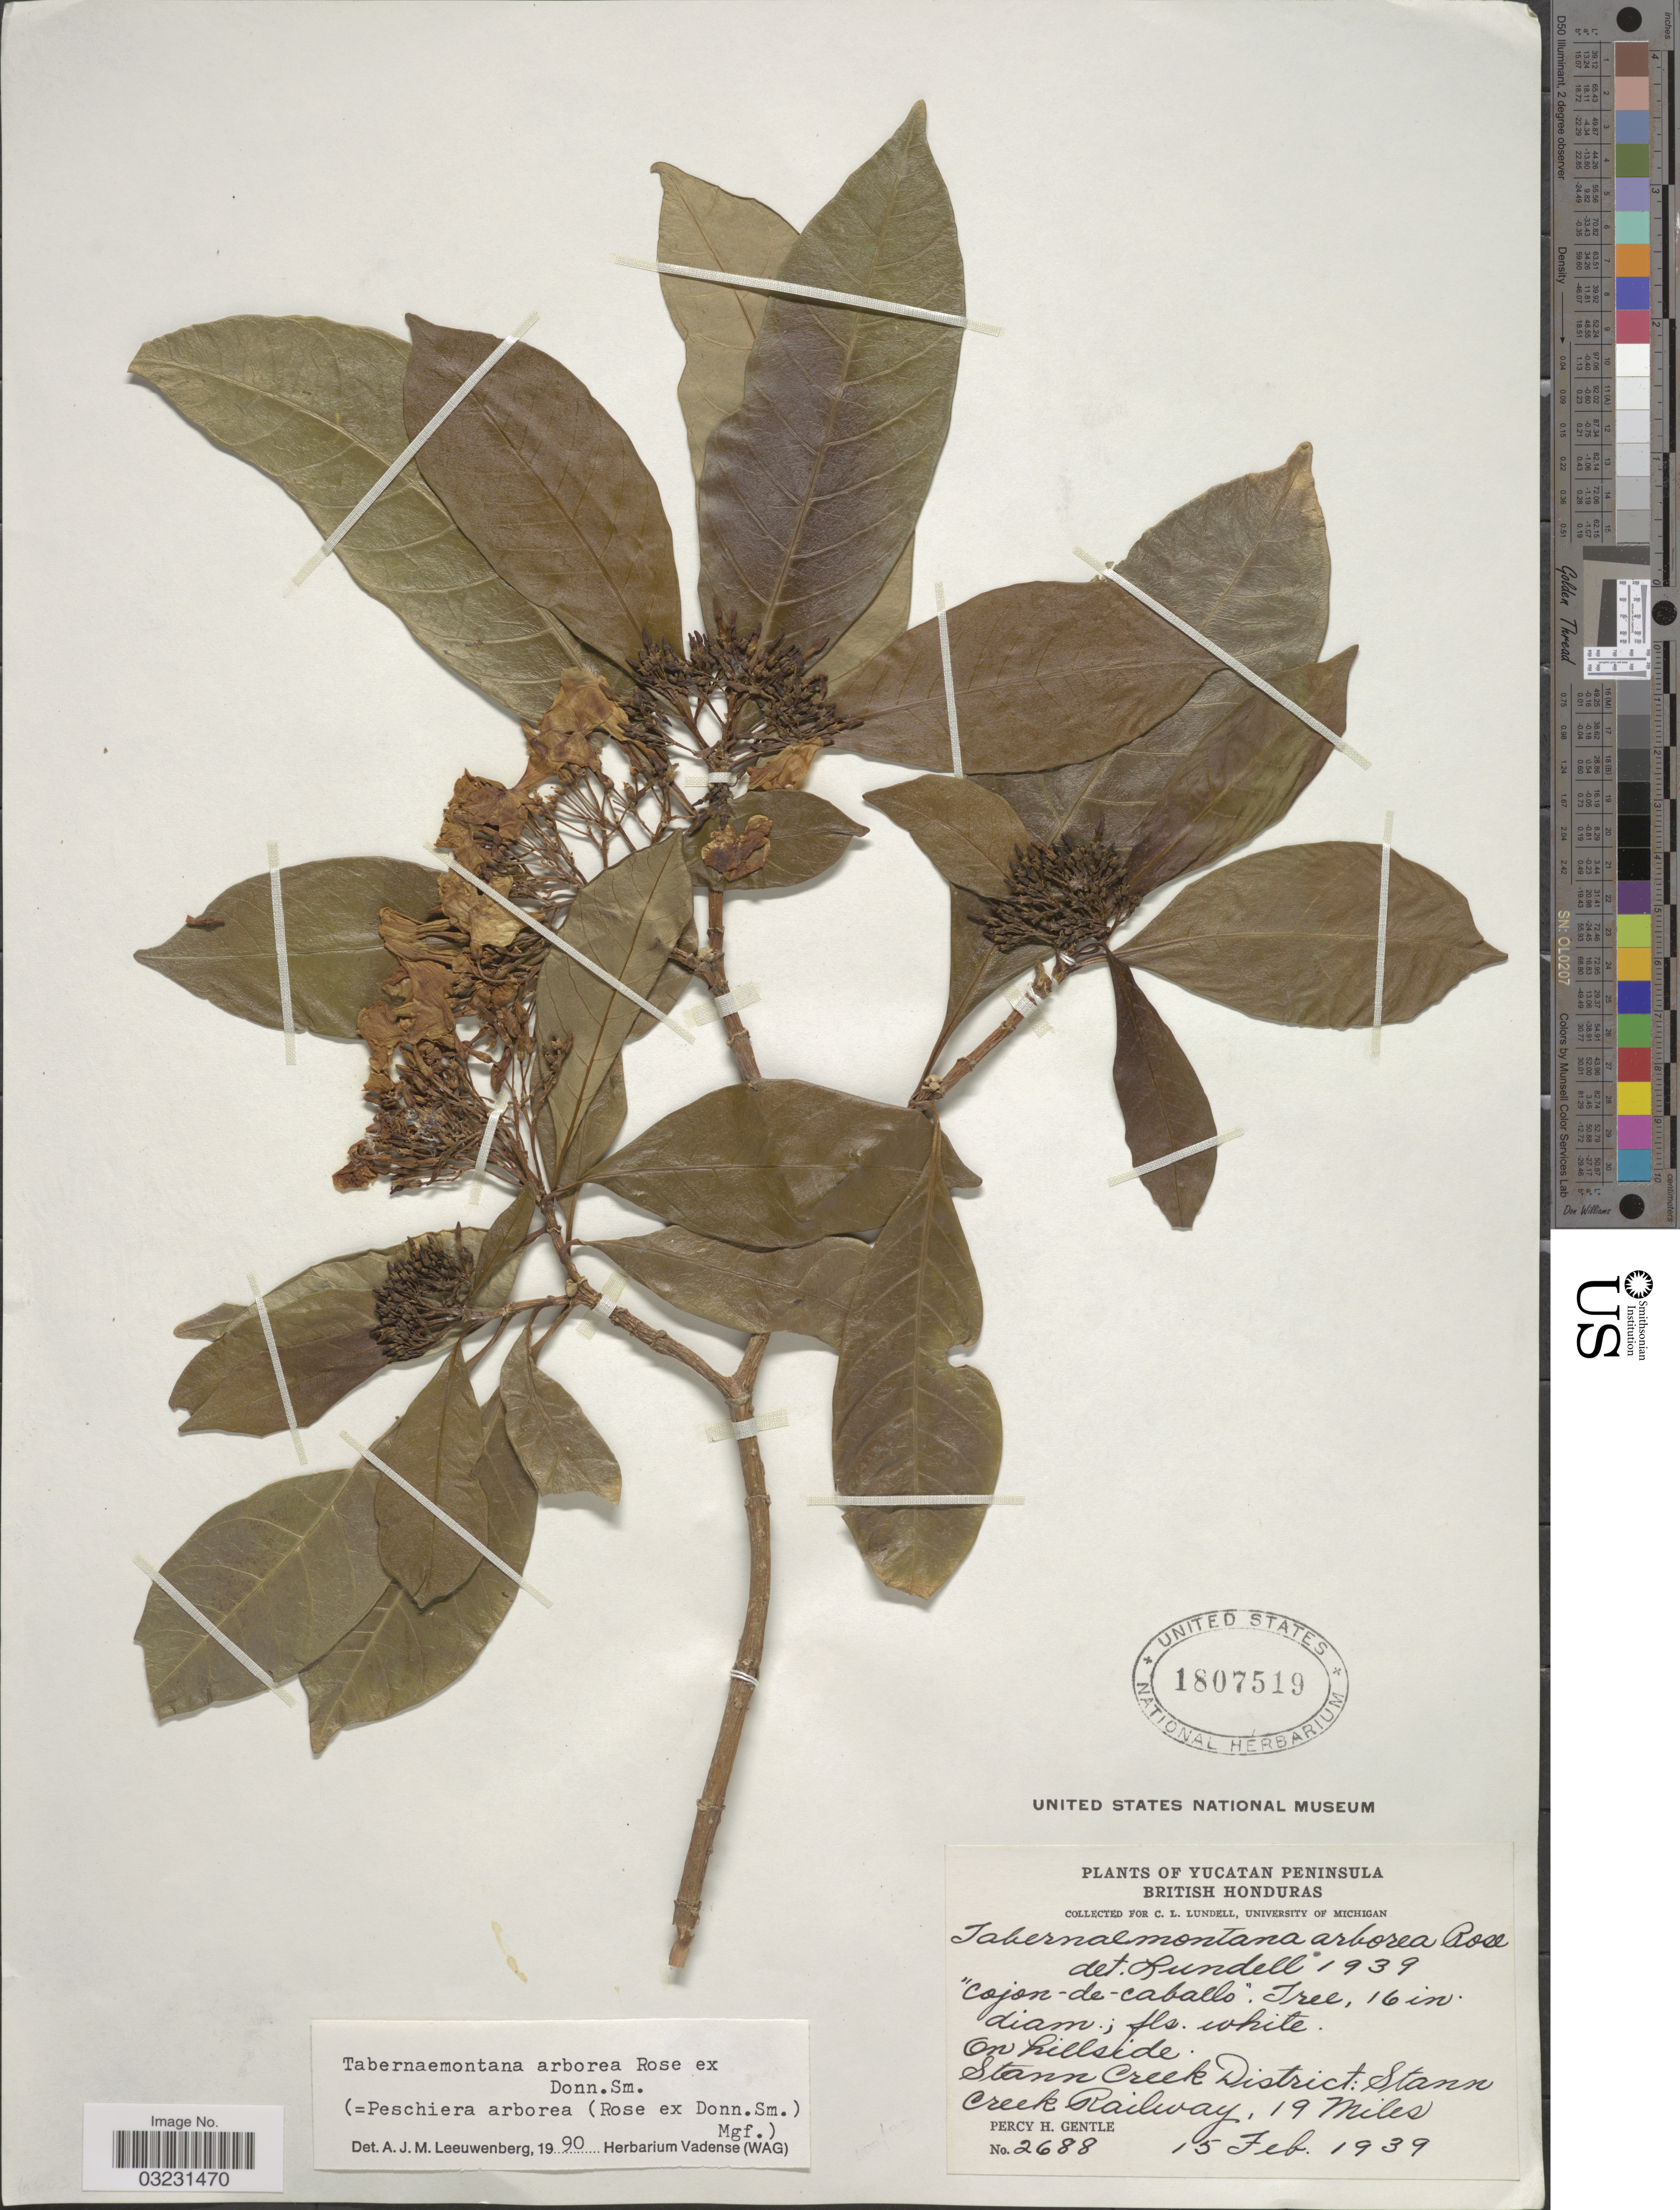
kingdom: Plantae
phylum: Tracheophyta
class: Magnoliopsida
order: Gentianales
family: Apocynaceae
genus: Tabernaemontana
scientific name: Tabernaemontana arborea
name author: Rose in Donn. Sm.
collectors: P. H. Gentle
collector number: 2688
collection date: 1939-02-15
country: Belize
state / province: Stann Creek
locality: Yucatan Peninsula. British Honduras. Stann Creek District: Stann Creek Railway, 19 Miles.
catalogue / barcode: US 1807519